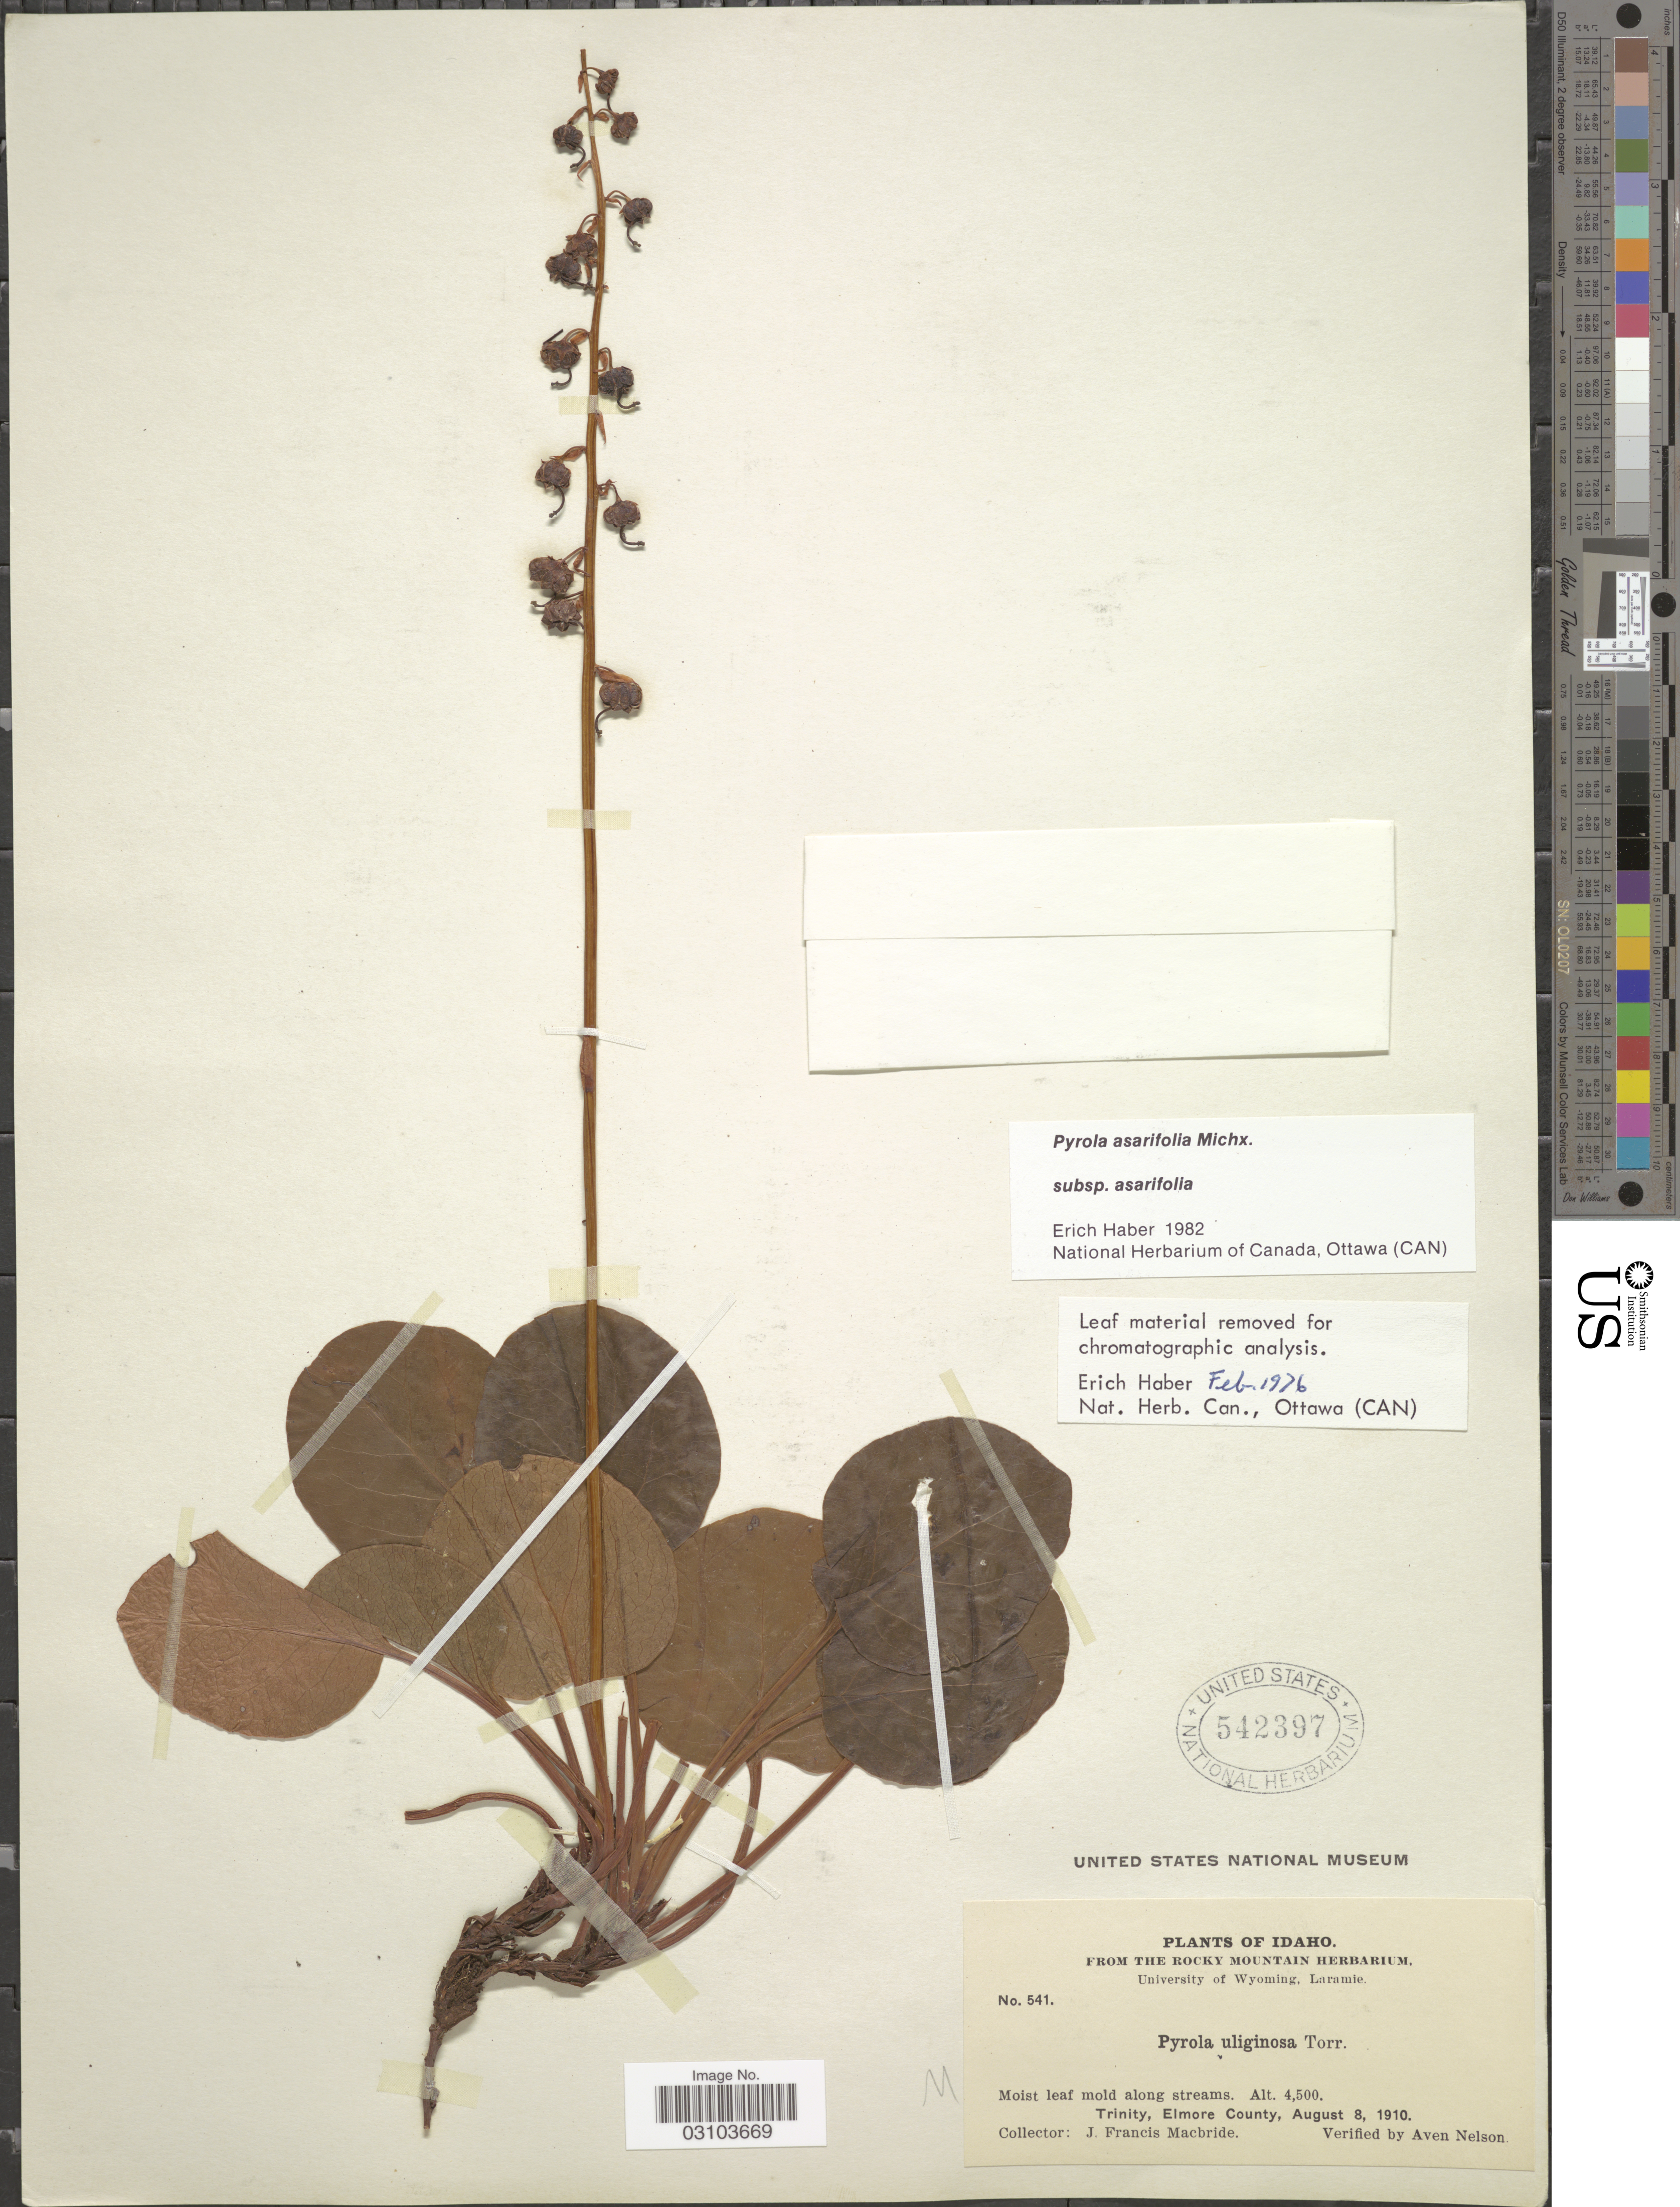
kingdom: Plantae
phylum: Tracheophyta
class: Magnoliopsida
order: Ericales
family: Ericaceae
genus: Pyrola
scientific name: Pyrola asarifolia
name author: Michx.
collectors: J. F. Macbride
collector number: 541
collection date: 1910-08-08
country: United States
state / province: Idaho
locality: Trinity, Elmore County.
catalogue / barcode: US 542397